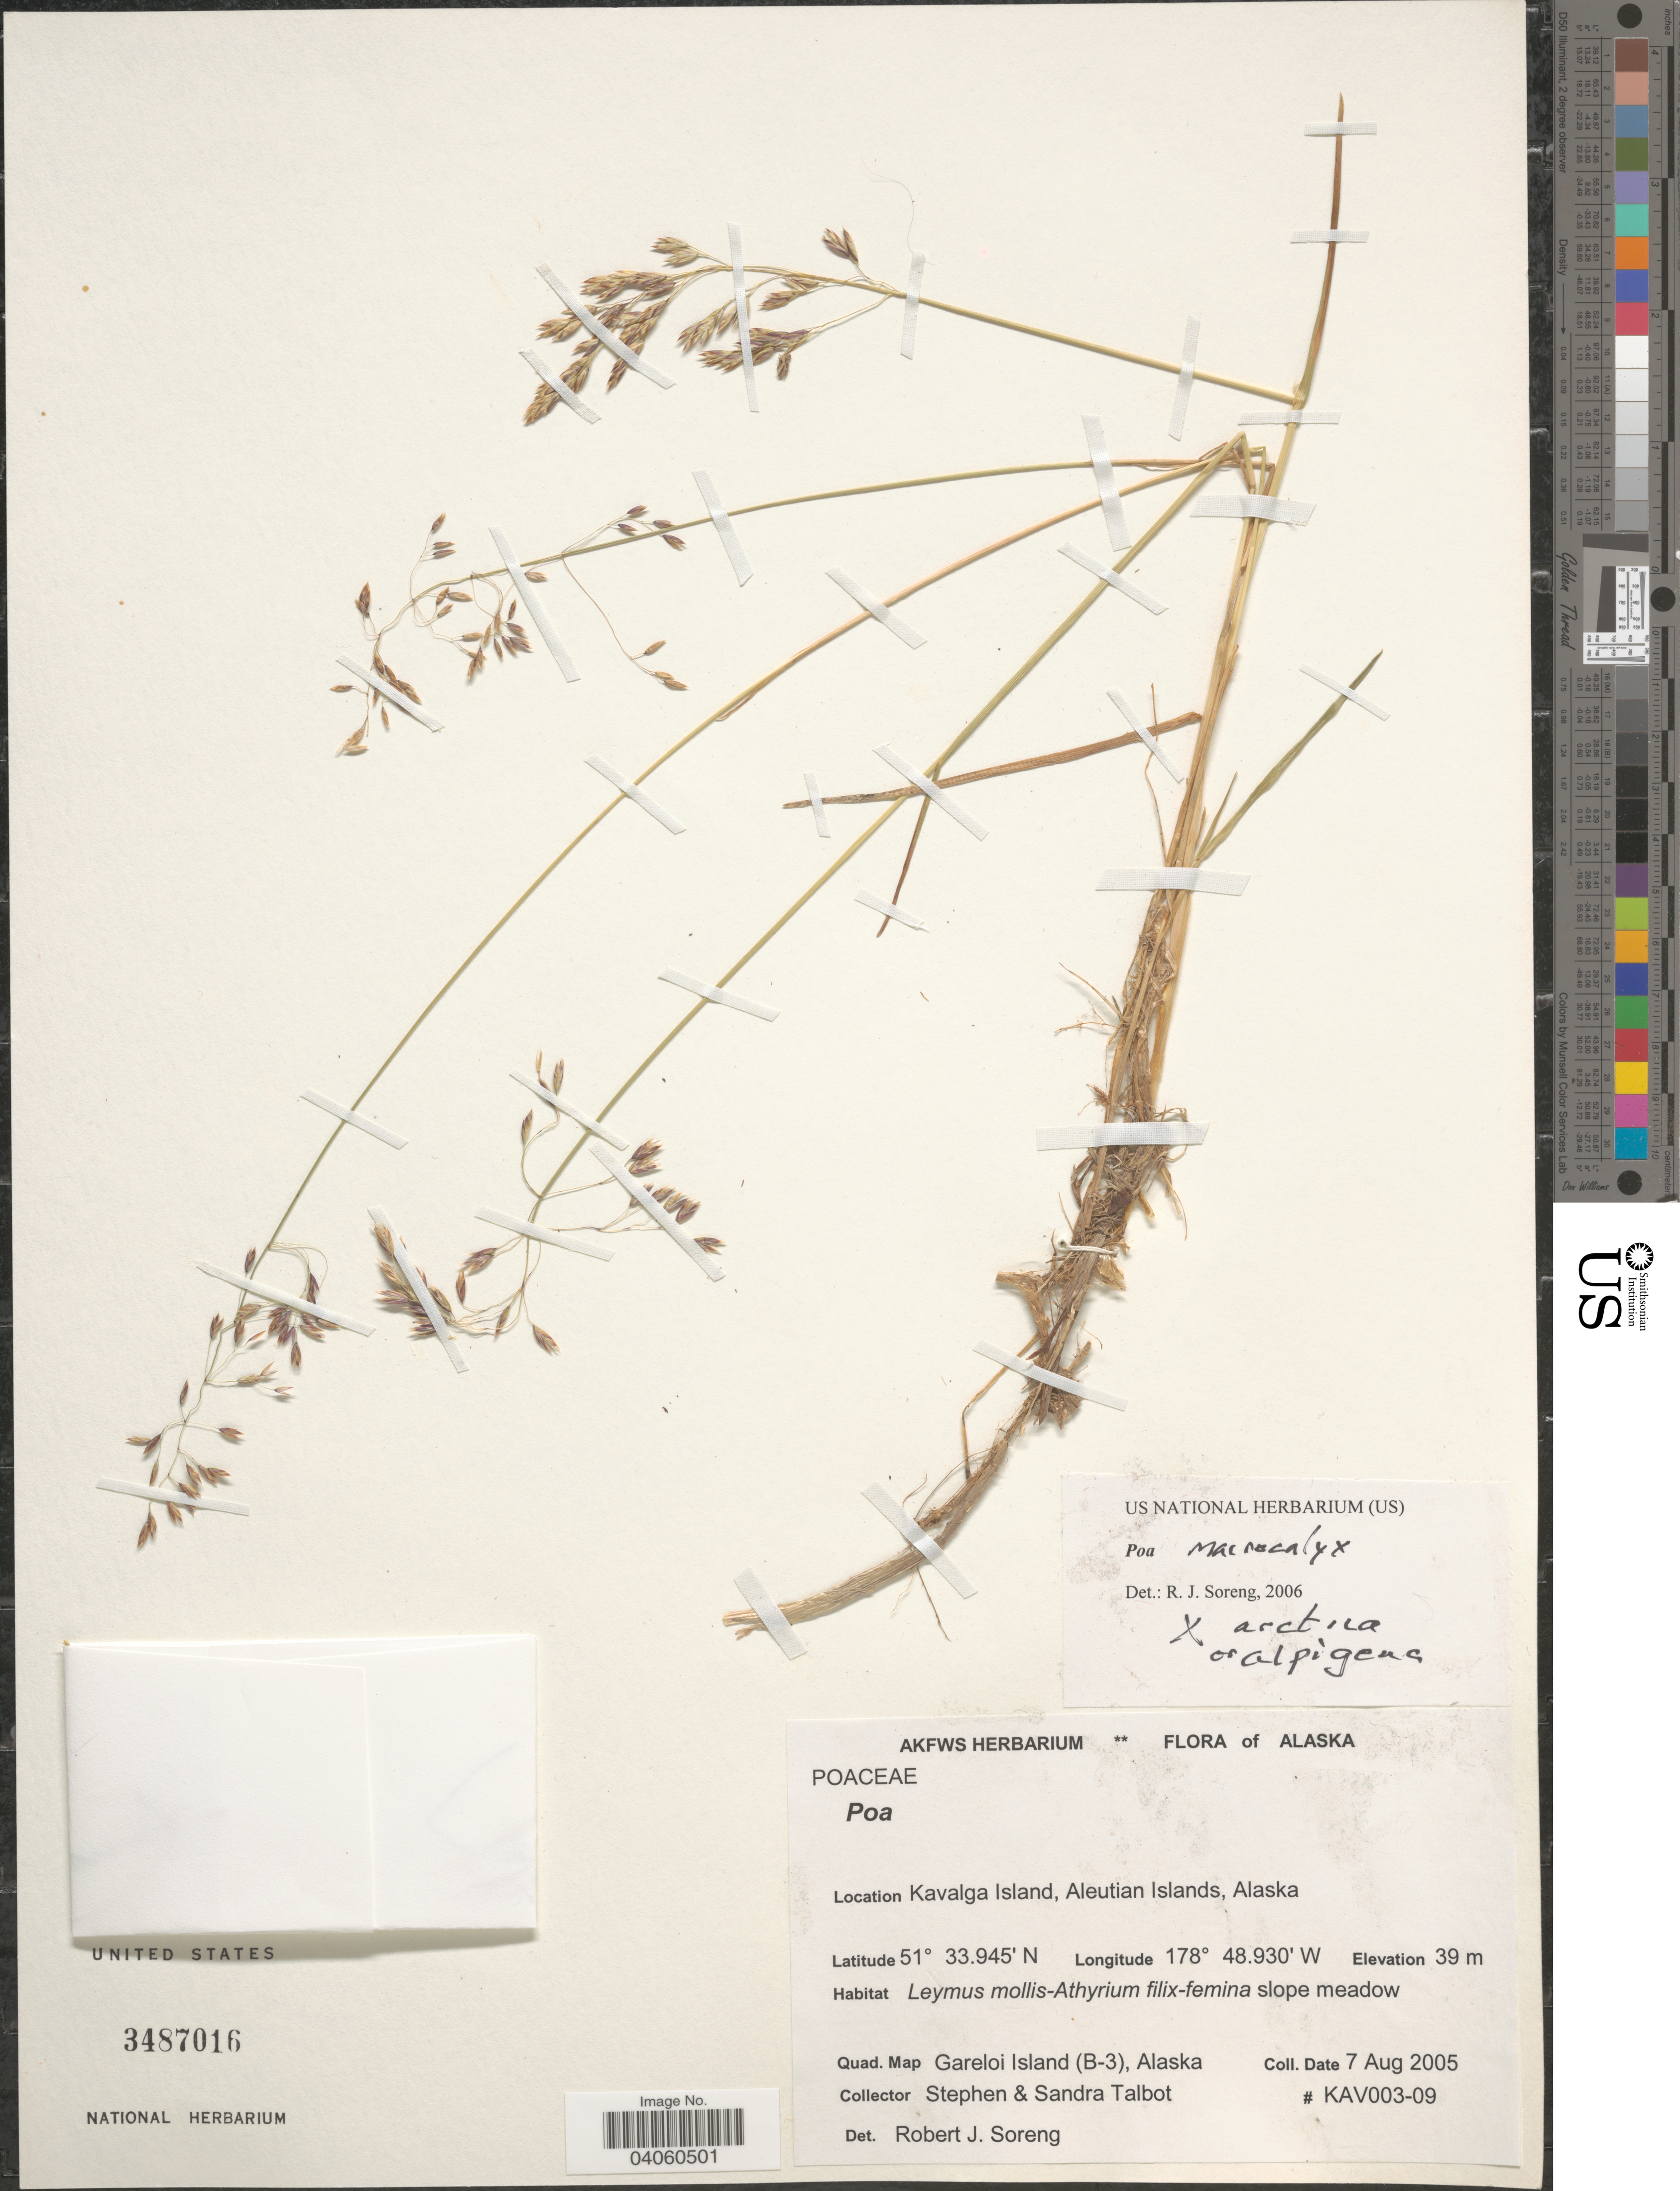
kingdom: Plantae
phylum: Tracheophyta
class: Liliopsida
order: Poales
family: Poaceae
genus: Poa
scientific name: Poa macrocalyx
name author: Trautv. & C.A. Mey.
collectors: S. S. Talbot & S. Talbot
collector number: KAV003-09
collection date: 2005-08-07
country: United States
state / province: Alaska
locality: Kavalga Island, Aleutian Islands. Quad. Map Gareloi Island (B-3).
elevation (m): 39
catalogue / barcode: US 3487016